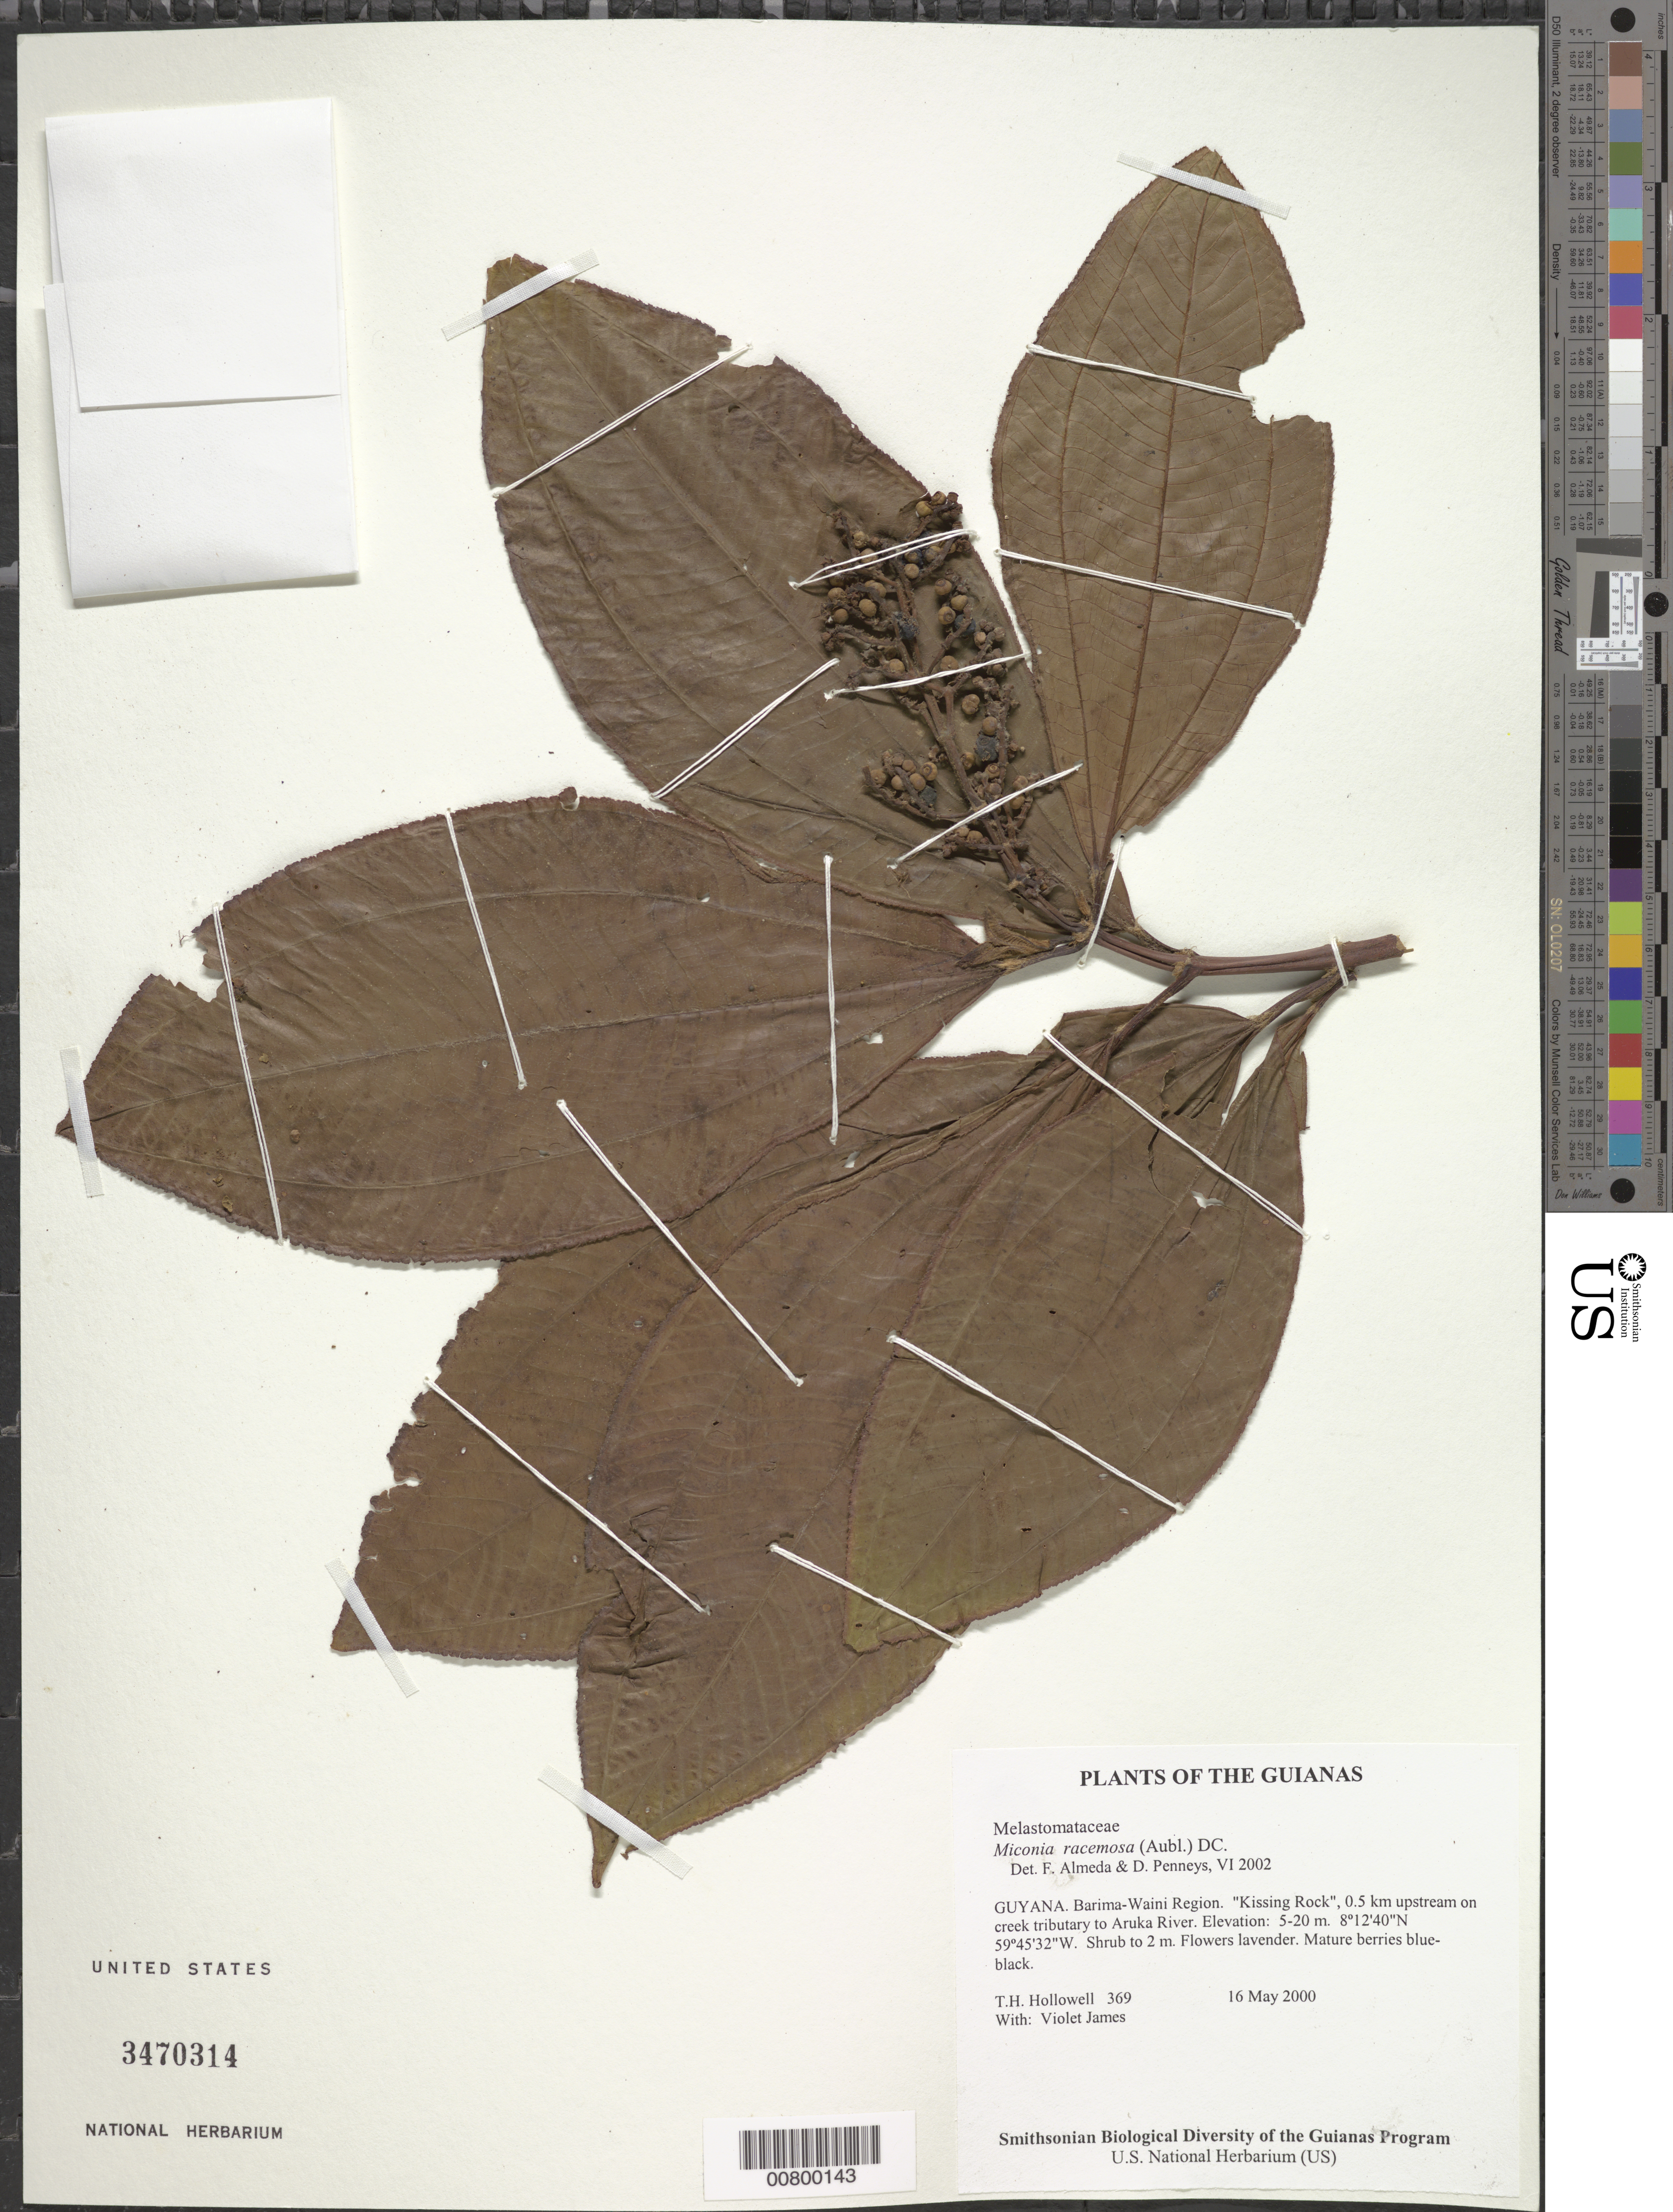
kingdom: Plantae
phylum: Tracheophyta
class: Magnoliopsida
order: Myrtales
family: Melastomataceae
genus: Miconia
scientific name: Miconia racemosa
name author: (Aubl.) DC.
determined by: Almeda, F.; Penneys, D. S.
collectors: T. Hollowell & V. James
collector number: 369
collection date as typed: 16 May 2000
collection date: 2000-05-16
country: Guyana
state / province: Barima-Waini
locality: "Kissing Rock", 0.5 km upstream on creek tributary to Aruka River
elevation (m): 5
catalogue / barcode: US 3470314